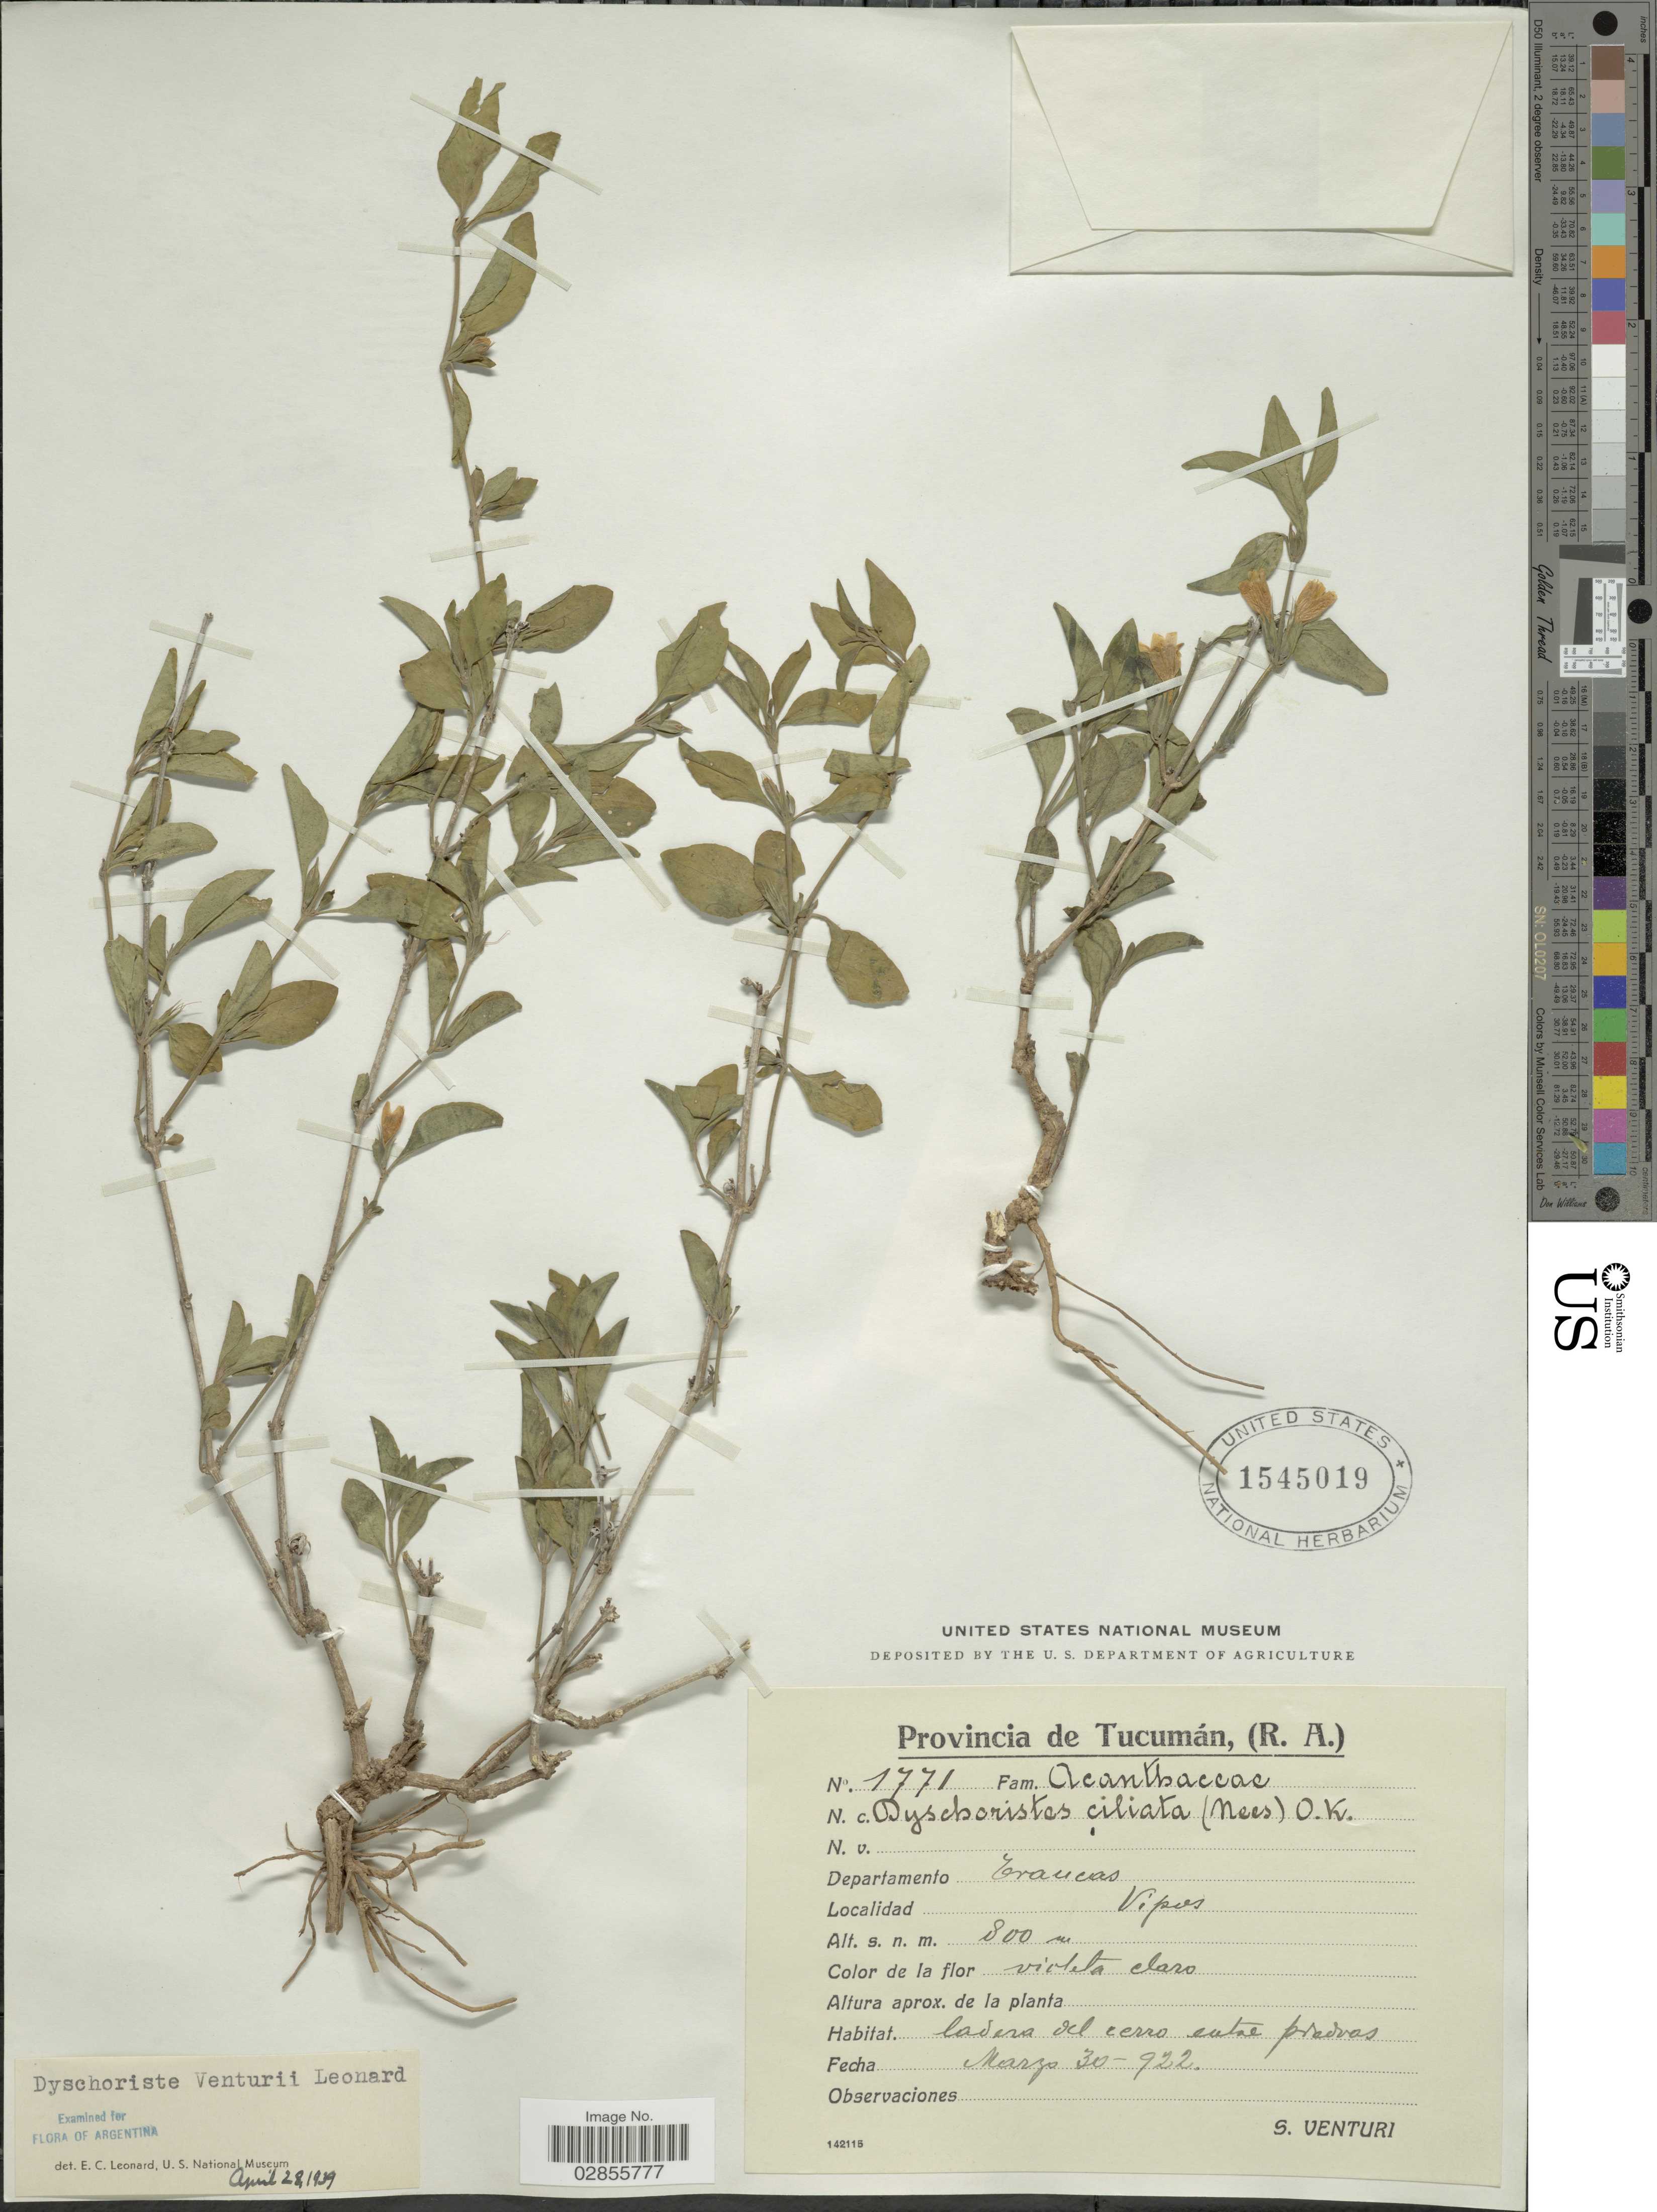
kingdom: Plantae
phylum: Tracheophyta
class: Magnoliopsida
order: Lamiales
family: Acanthaceae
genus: Dyschoriste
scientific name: Dyschoriste venturii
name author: Leonard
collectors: S. Venturi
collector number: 1771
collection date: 1922-05-30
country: Argentina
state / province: Tucuman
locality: (R.A.). Departamento Trancas. Vipos.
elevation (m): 800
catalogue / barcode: US 1545019